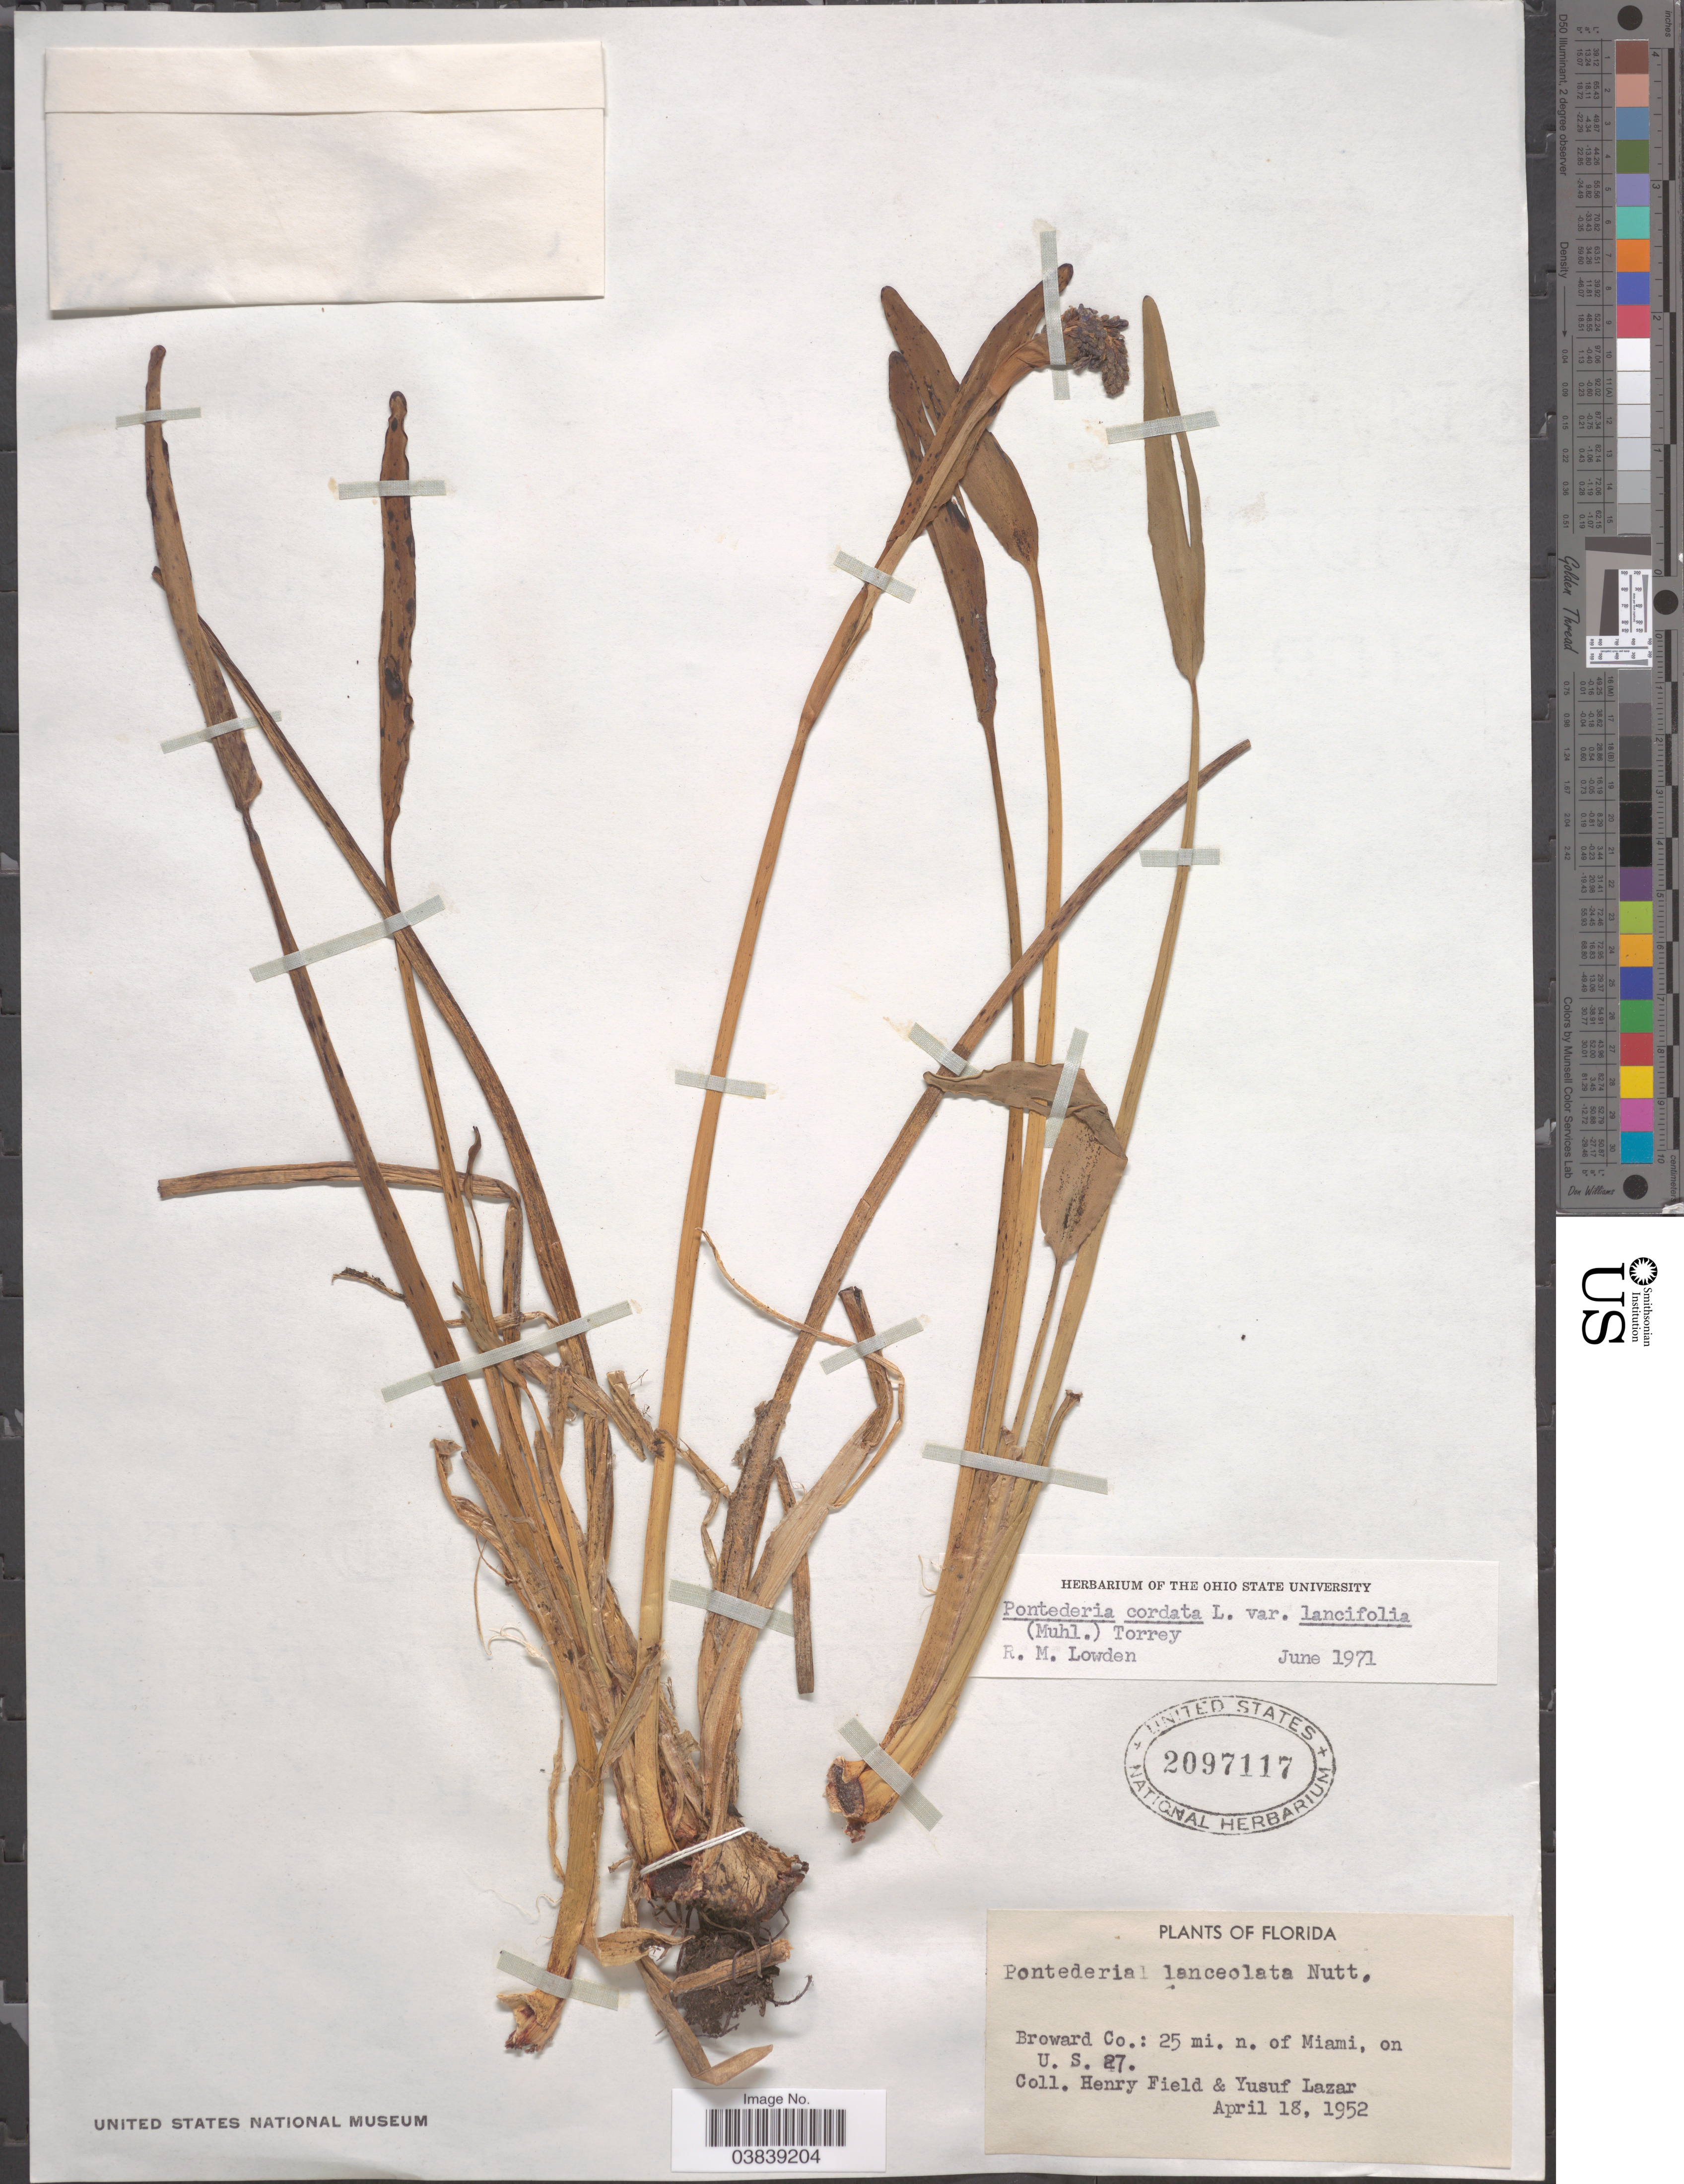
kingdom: Plantae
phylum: Tracheophyta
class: Liliopsida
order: Commelinales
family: Pontederiaceae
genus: Pontederia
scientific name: Pontederia cordata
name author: L.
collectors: H. Field & Y. Lazar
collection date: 1952-04-18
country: United States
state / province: Florida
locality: Broward Co.: 25 mi. n. of Miami, on U.S. 27.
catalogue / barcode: US 2097117